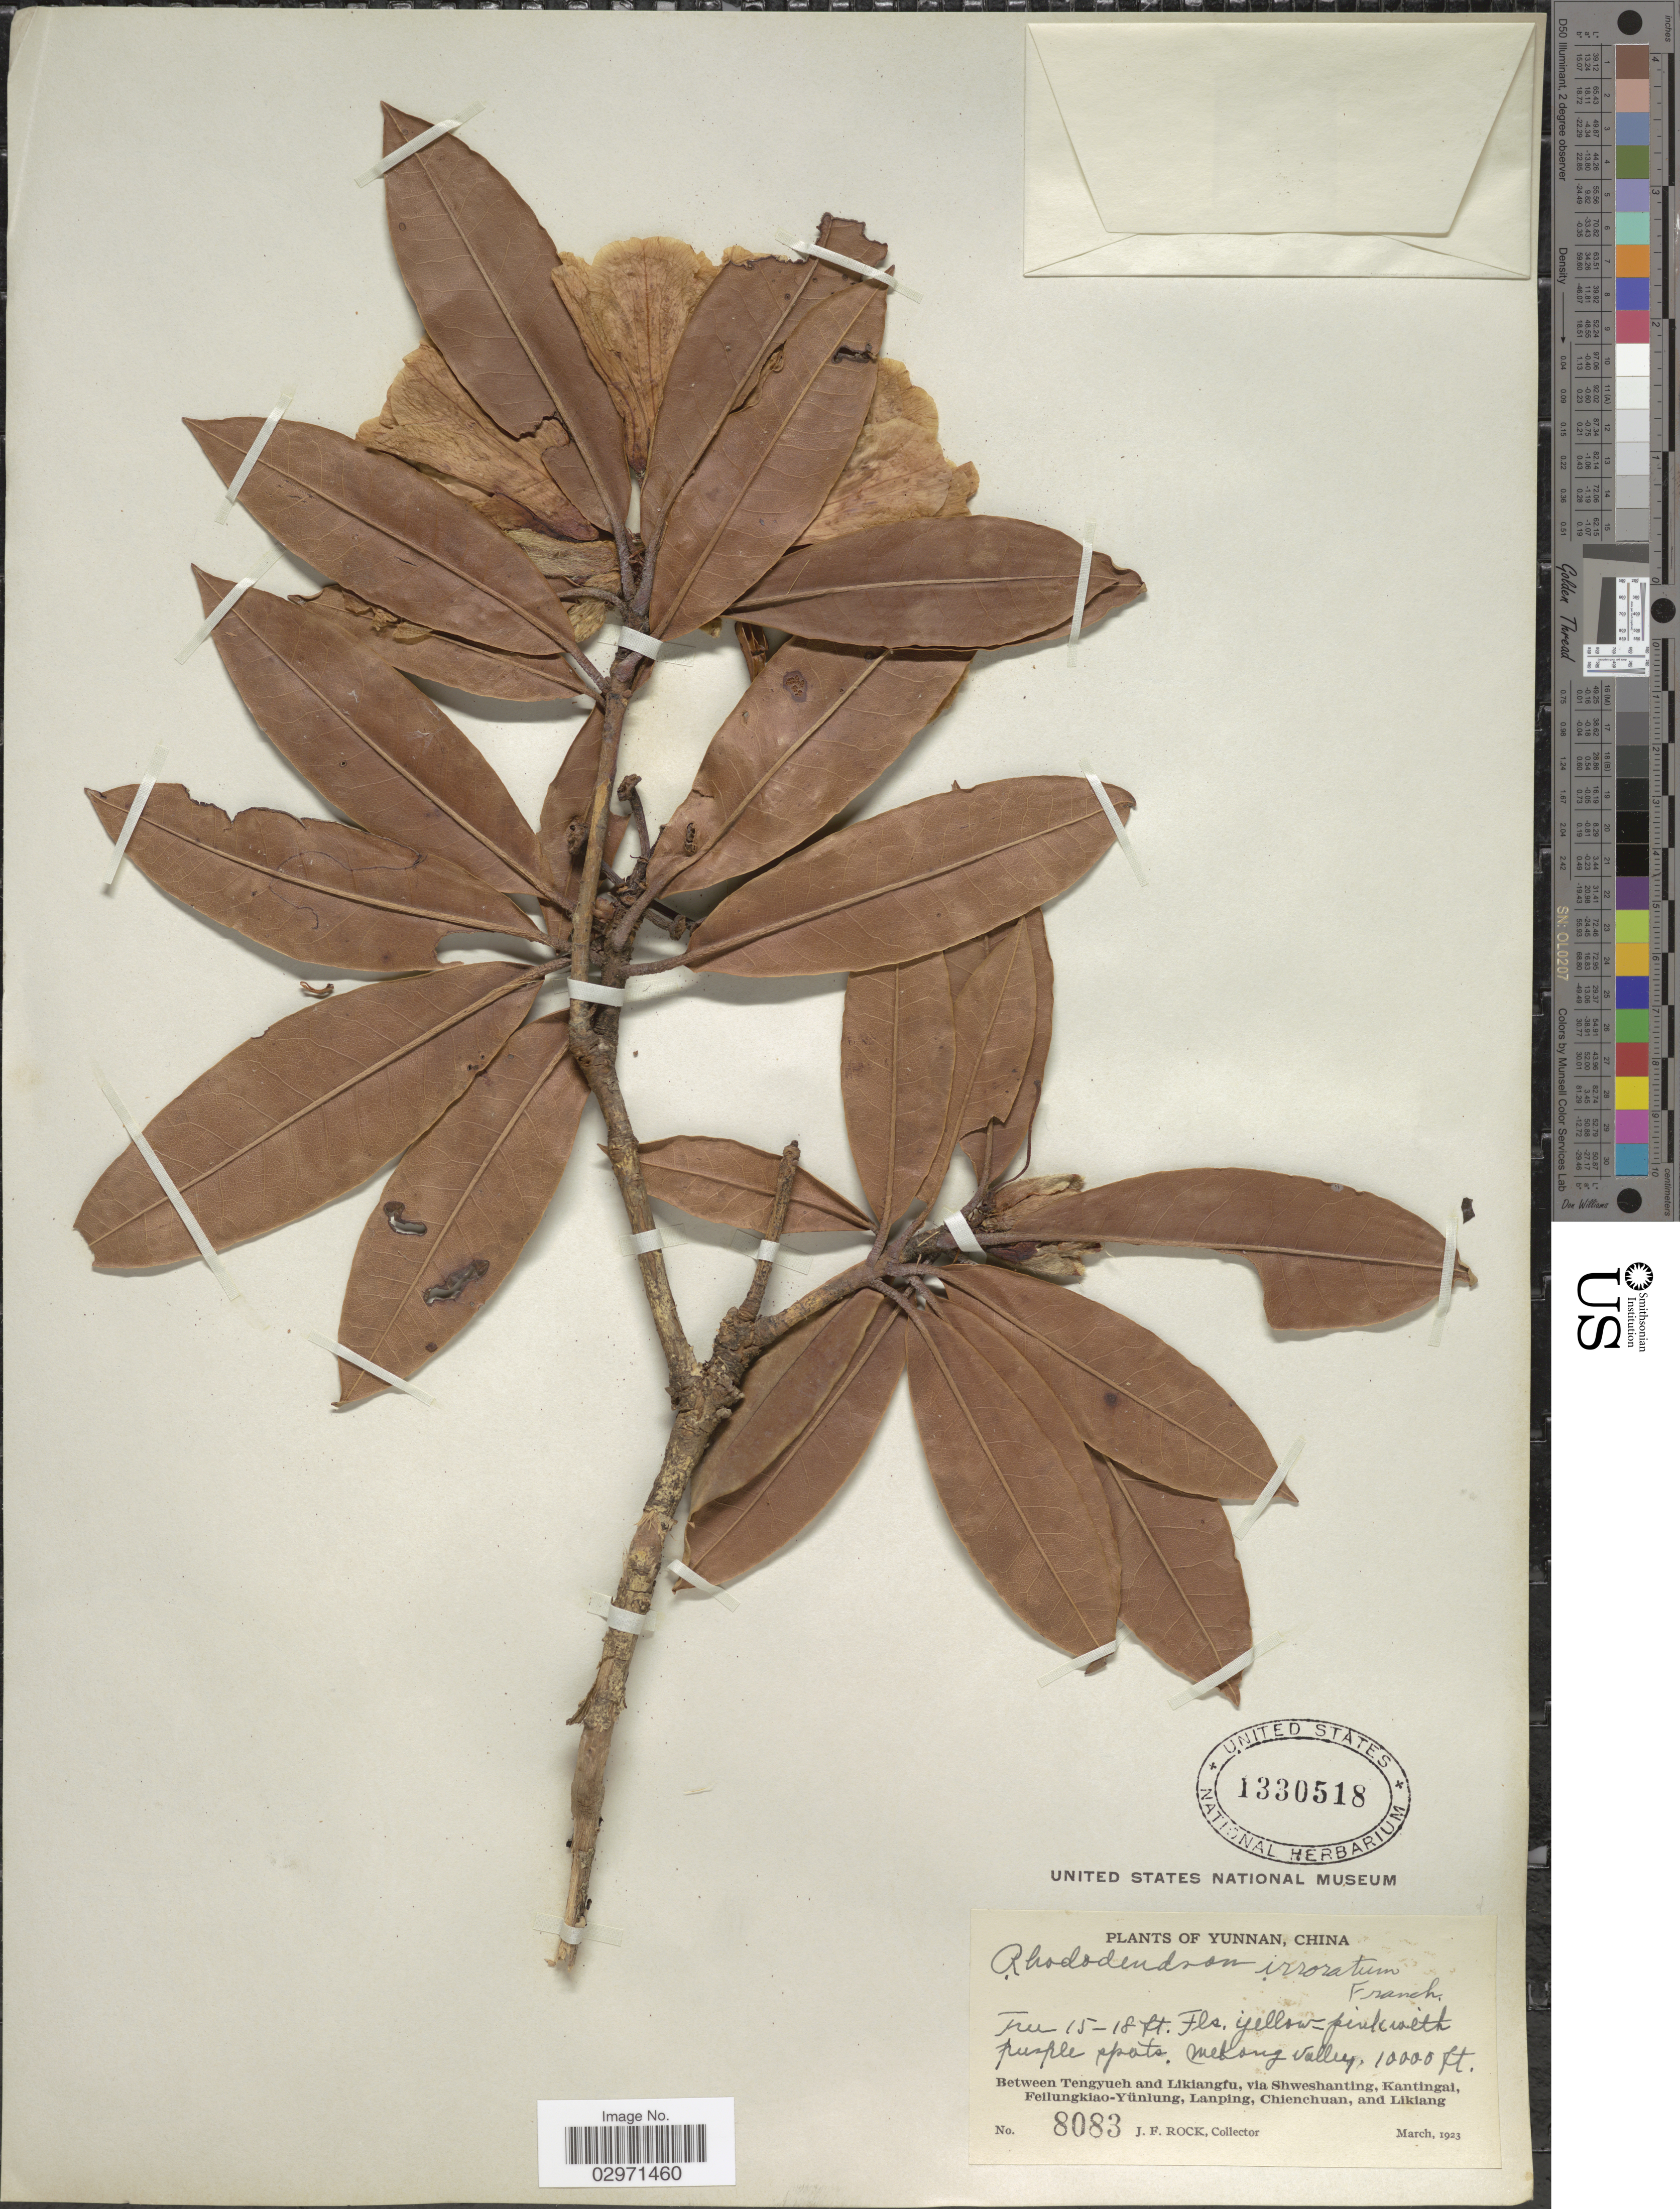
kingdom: Plantae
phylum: Tracheophyta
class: Magnoliopsida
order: Ericales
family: Ericaceae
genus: Rhododendron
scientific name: Rhododendron irroratum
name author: Franch.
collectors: J. Rock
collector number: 8083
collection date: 1923-03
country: China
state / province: Yunnan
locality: Between Tengyueh and Likiangfu, via Shweshanting, Kantingai, Feilungkiao-Yünlung, Lanping, Chienchuan, and Likiang. Mekong Valley.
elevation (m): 3048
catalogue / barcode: US 1330518